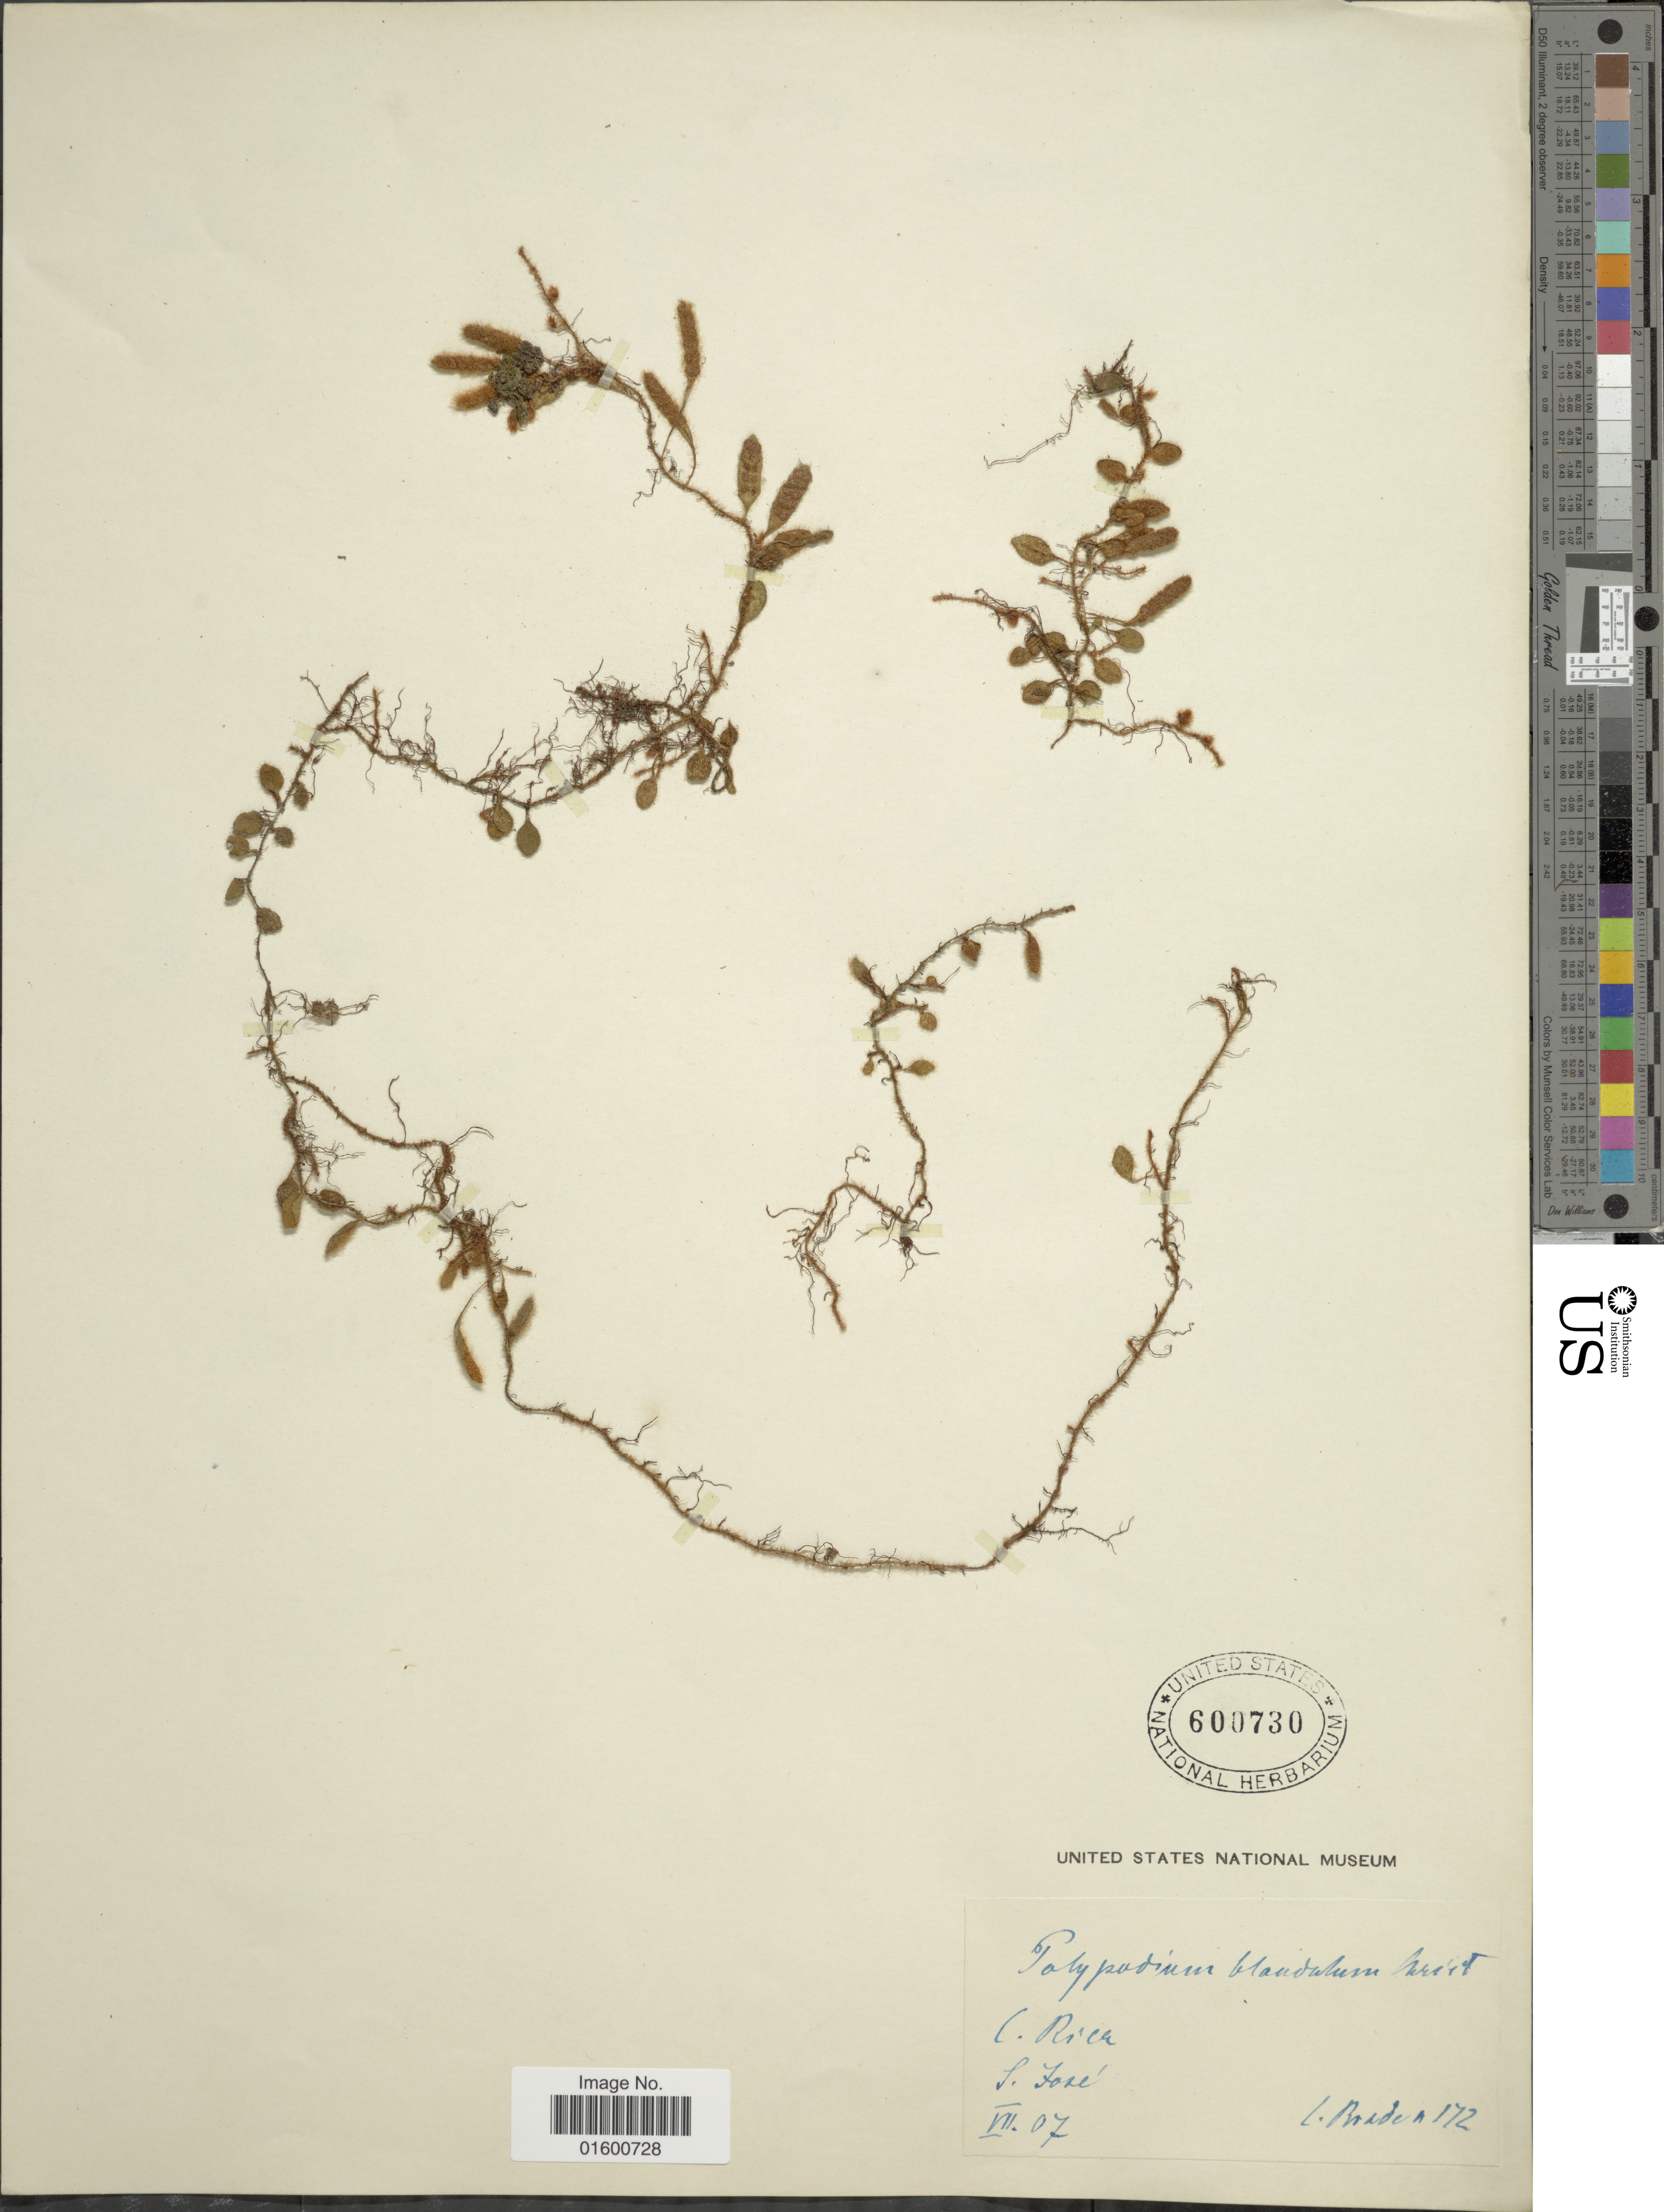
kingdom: Plantae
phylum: Tracheophyta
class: Polypodiopsida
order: Polypodiales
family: Polypodiaceae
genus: Microgramma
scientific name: Microgramma tecta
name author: (Kaulf.) Alston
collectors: -- Brade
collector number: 172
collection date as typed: Transcribed d/m/y: /7/7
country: Costa Rica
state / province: San José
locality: C. Rica, S. Jose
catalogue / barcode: US 600730